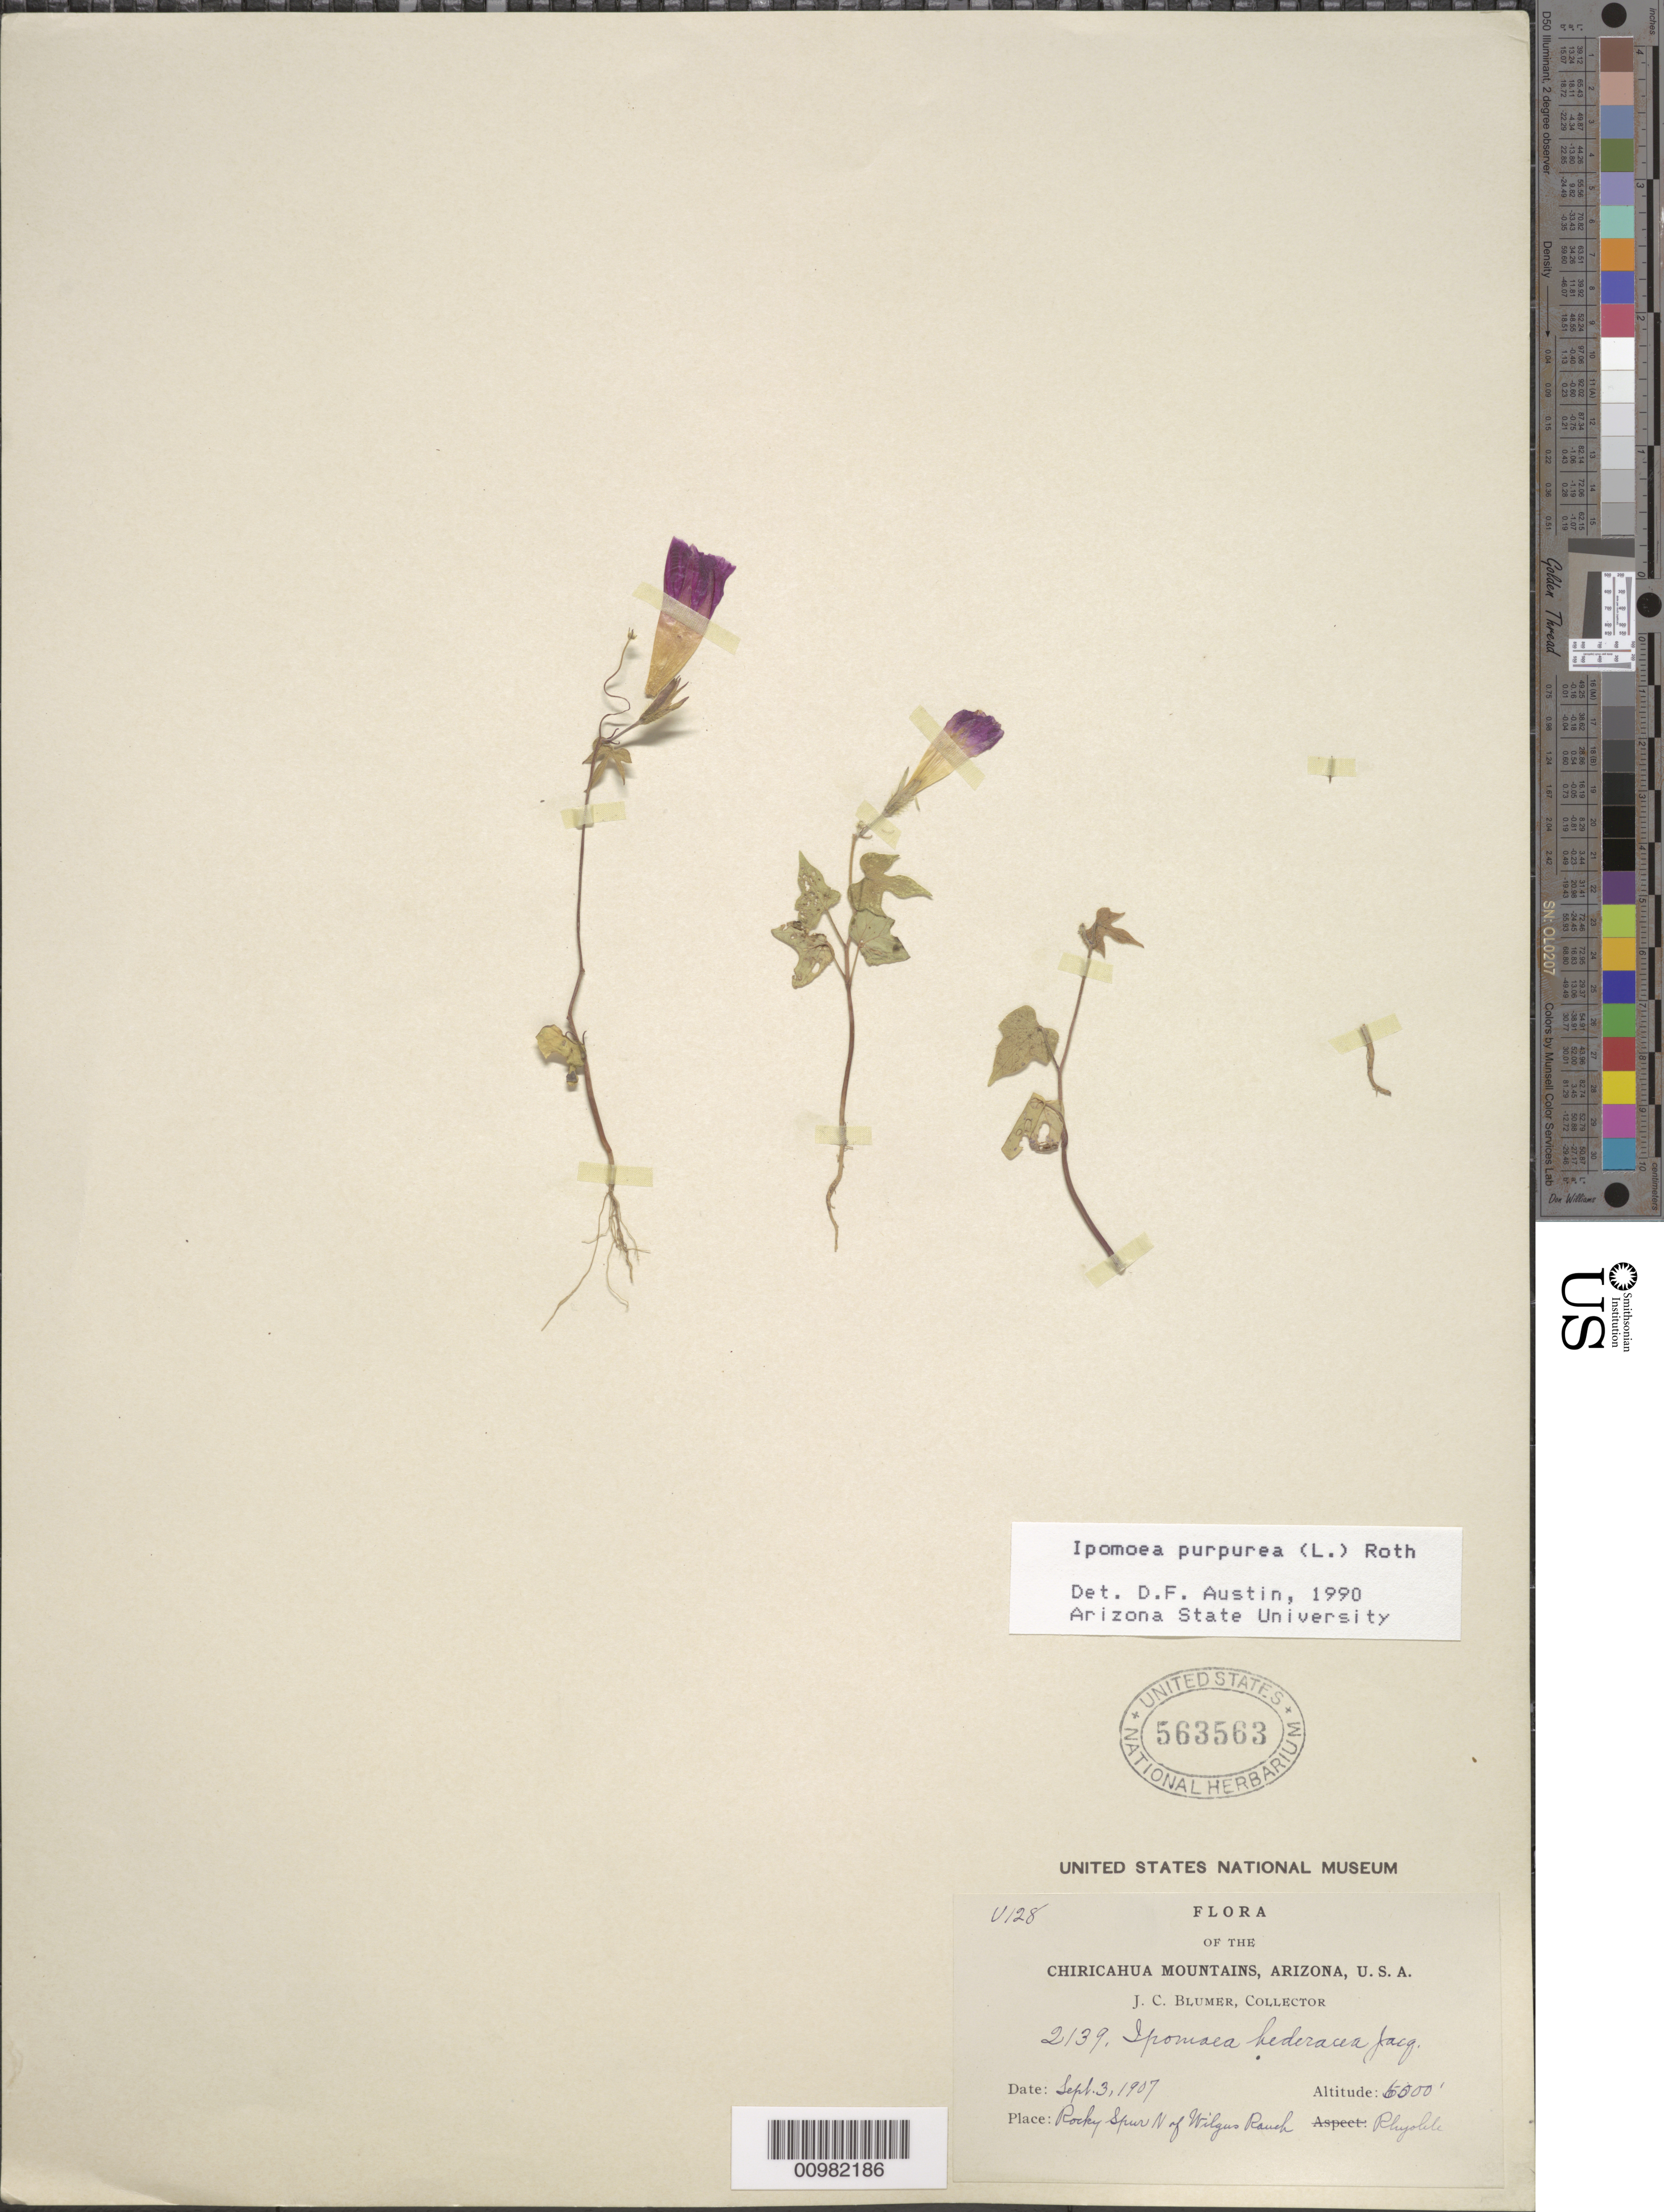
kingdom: Plantae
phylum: Tracheophyta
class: Magnoliopsida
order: Solanales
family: Convolvulaceae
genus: Ipomoea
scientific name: Ipomoea purpurea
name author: (L.) Roth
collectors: J. C. Blumer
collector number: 2139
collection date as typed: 03 Sep 1907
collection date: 1907-09-03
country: United States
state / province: Arizona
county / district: Cochise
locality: Chiricahua Mts.; Rocky Spur N of Wilgus Ranch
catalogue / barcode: US 563563